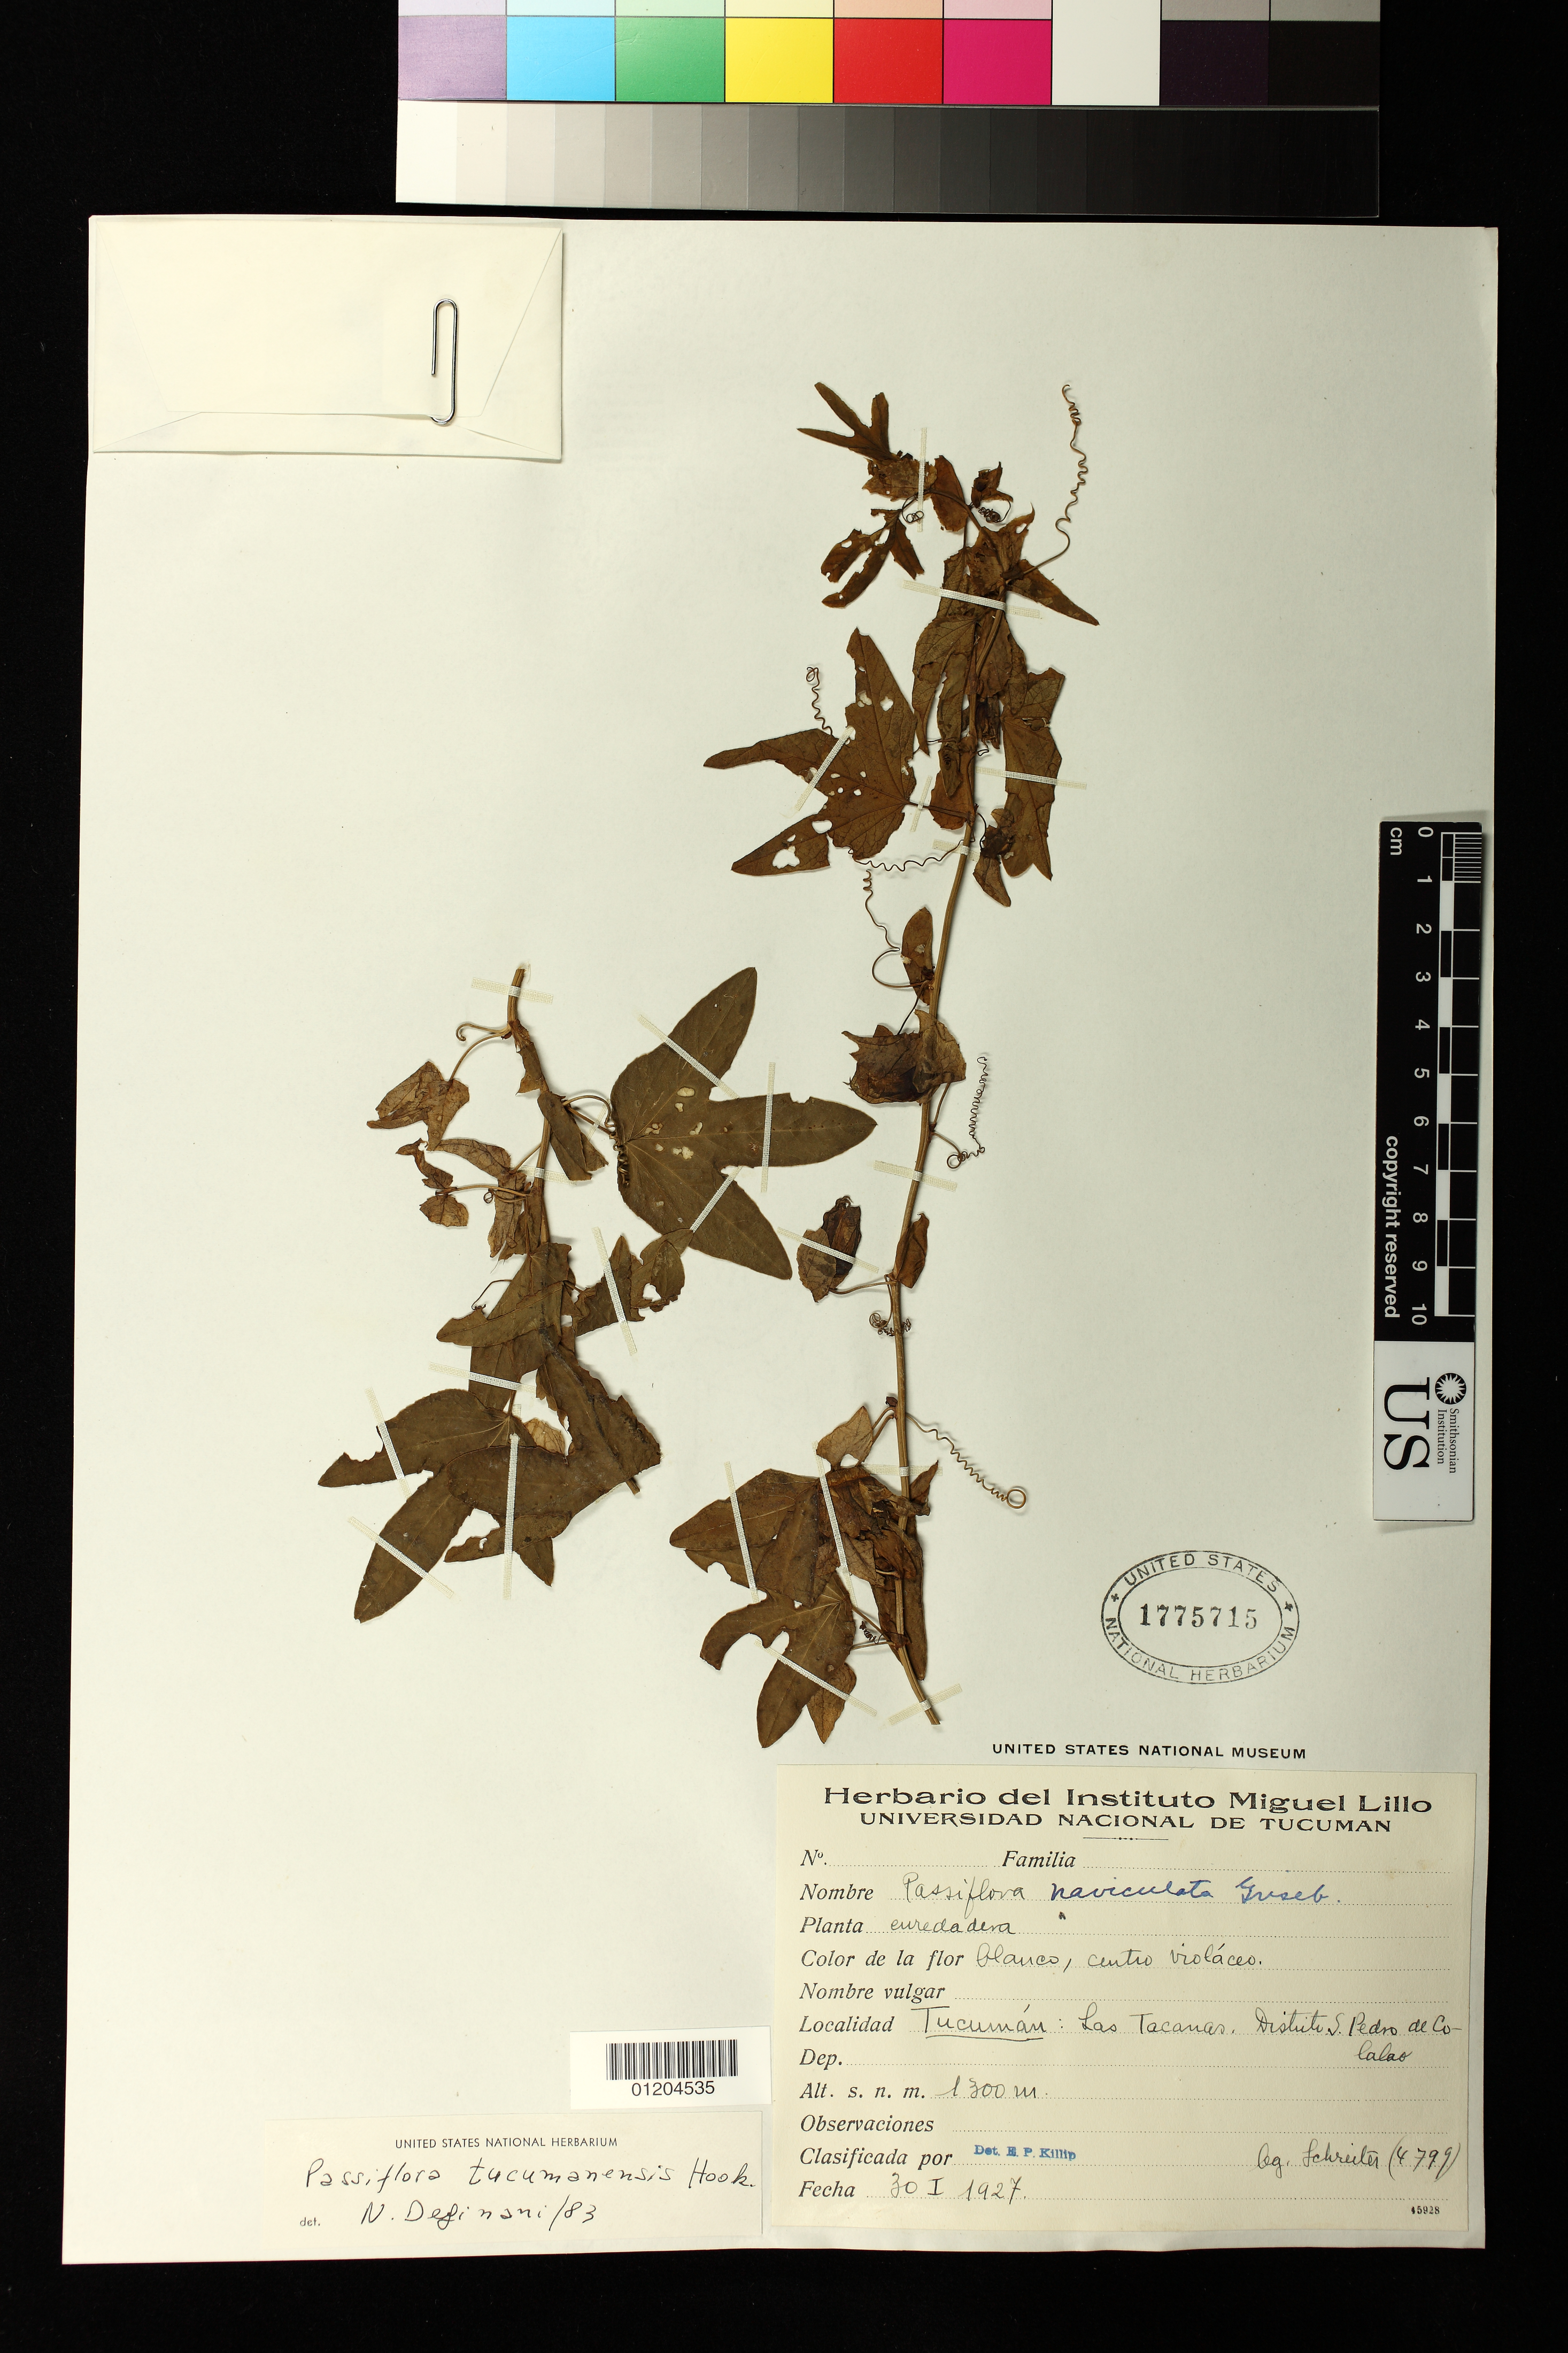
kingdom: Plantae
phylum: Tracheophyta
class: Magnoliopsida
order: Malpighiales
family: Passifloraceae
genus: Passiflora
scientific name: Passiflora tucumanensis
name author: Hook.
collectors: -. Schreiter & E. P. Killip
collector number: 4799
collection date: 1927-01-30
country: Argentina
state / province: Tucuman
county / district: Las Tacanas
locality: Distrito S. Pedro de Colalao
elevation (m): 1300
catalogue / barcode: US 1775715